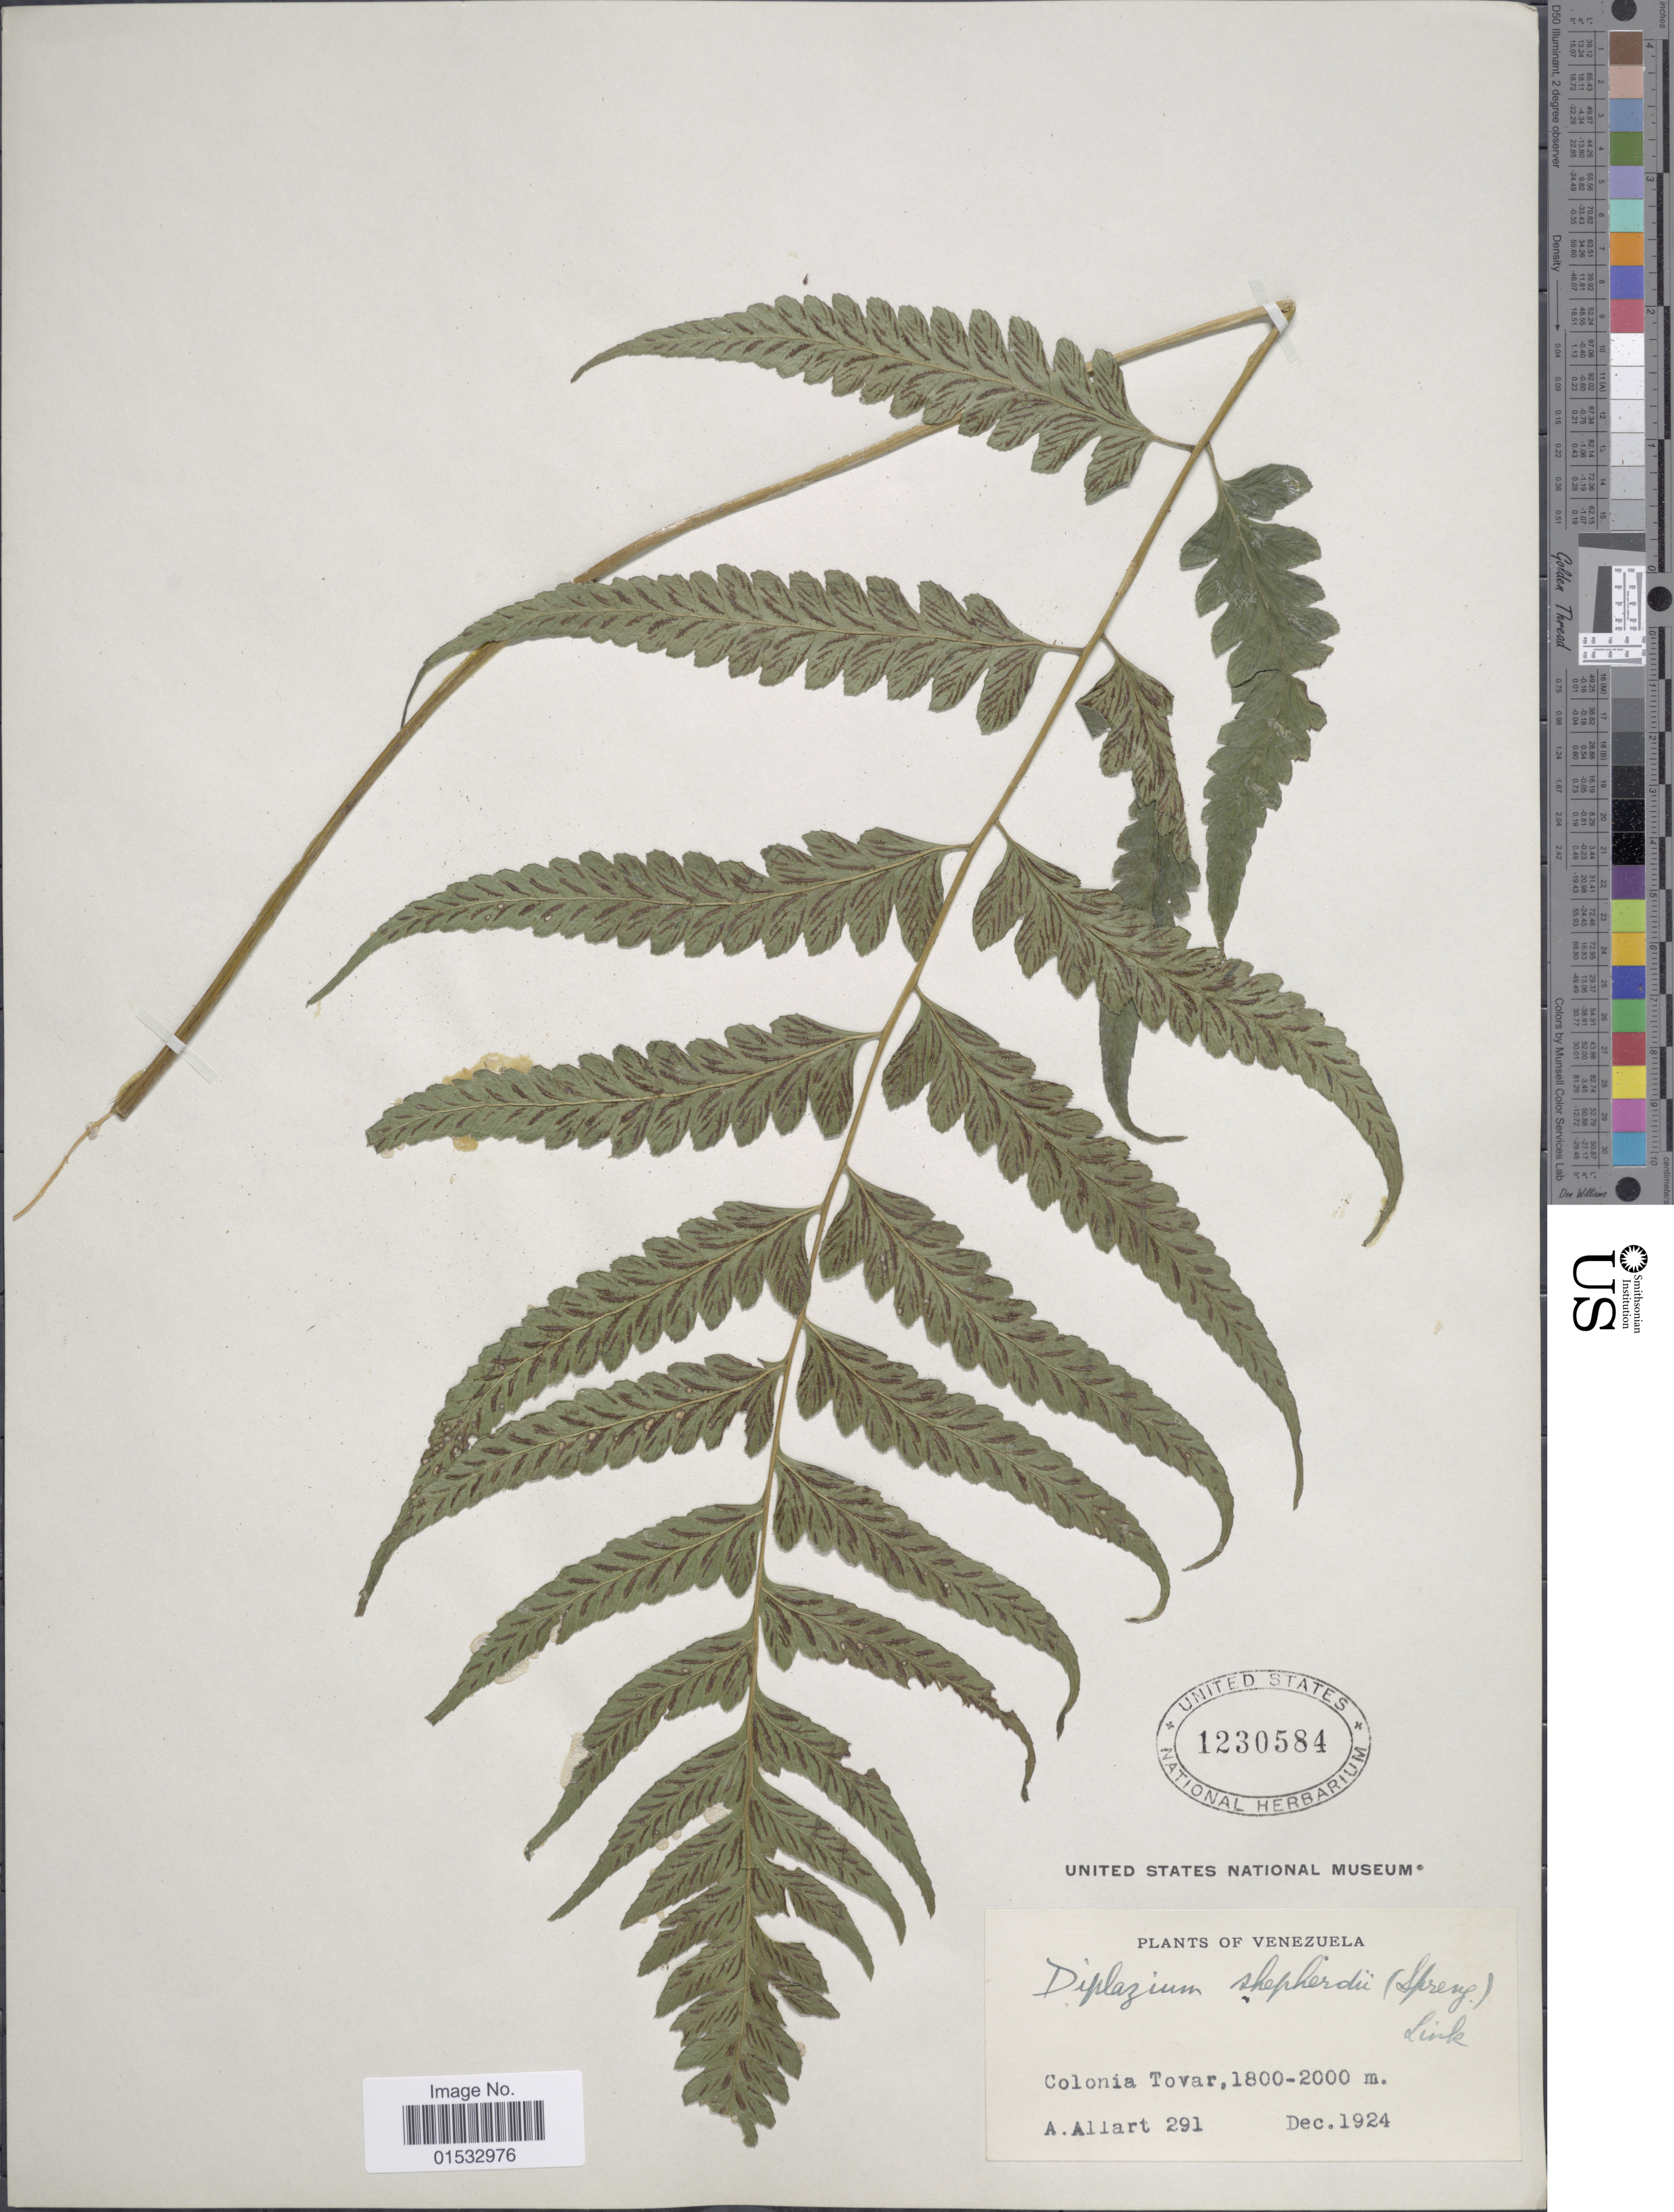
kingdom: Plantae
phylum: Tracheophyta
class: Polypodiopsida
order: Polypodiales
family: Athyriaceae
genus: Diplazium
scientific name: Diplazium lonchophyllum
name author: Kunze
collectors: A. Allart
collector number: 291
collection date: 1924-12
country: Venezuela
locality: Colonia Tovar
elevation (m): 1800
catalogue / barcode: US 1230584